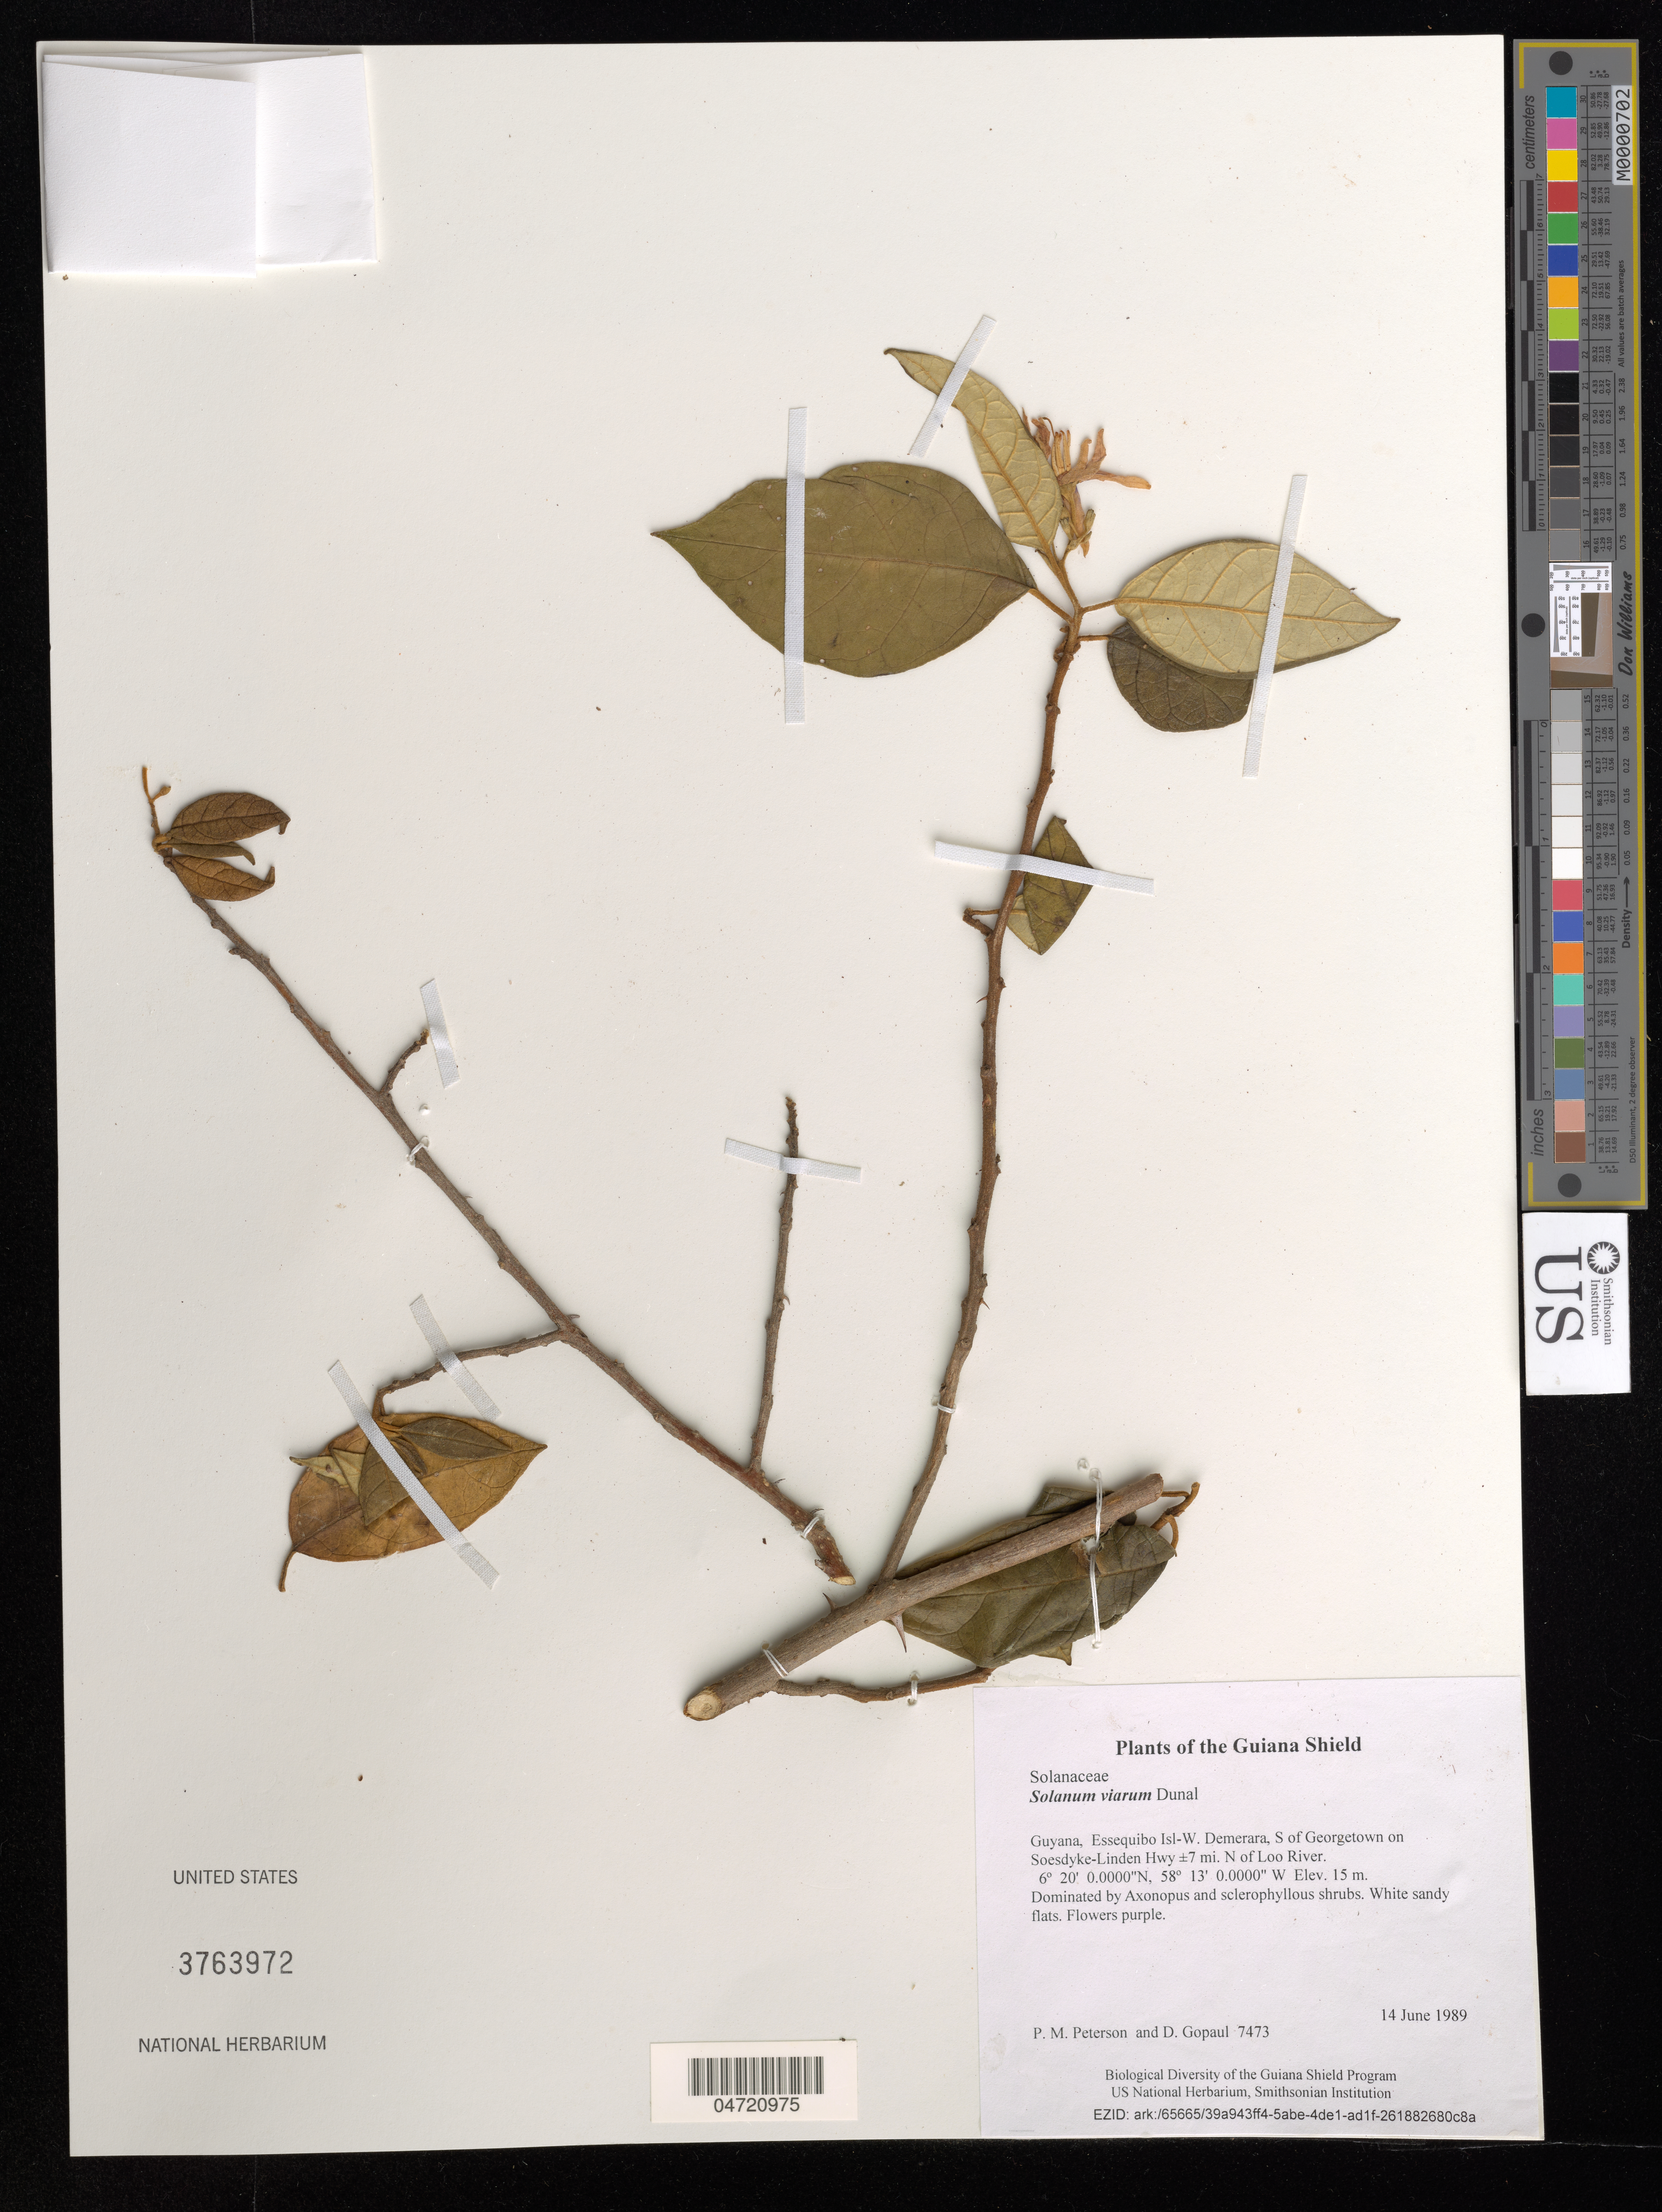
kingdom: Plantae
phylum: Tracheophyta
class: Magnoliopsida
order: Solanales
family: Solanaceae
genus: Solanum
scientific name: Solanum viarum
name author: Dunal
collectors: P. M. Peterson & D. Gopaul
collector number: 7473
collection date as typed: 14 June 1989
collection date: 1989-06-14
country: Guyana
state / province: Essequibo Isl-W. Demerara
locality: S of Georgetown on Soesdyke-Linden Hwy ±7 mi. N of Loo River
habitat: Dominated by Axonopus and sclerophyllous shrubs. White sandy flats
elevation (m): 15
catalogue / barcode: US 3763972